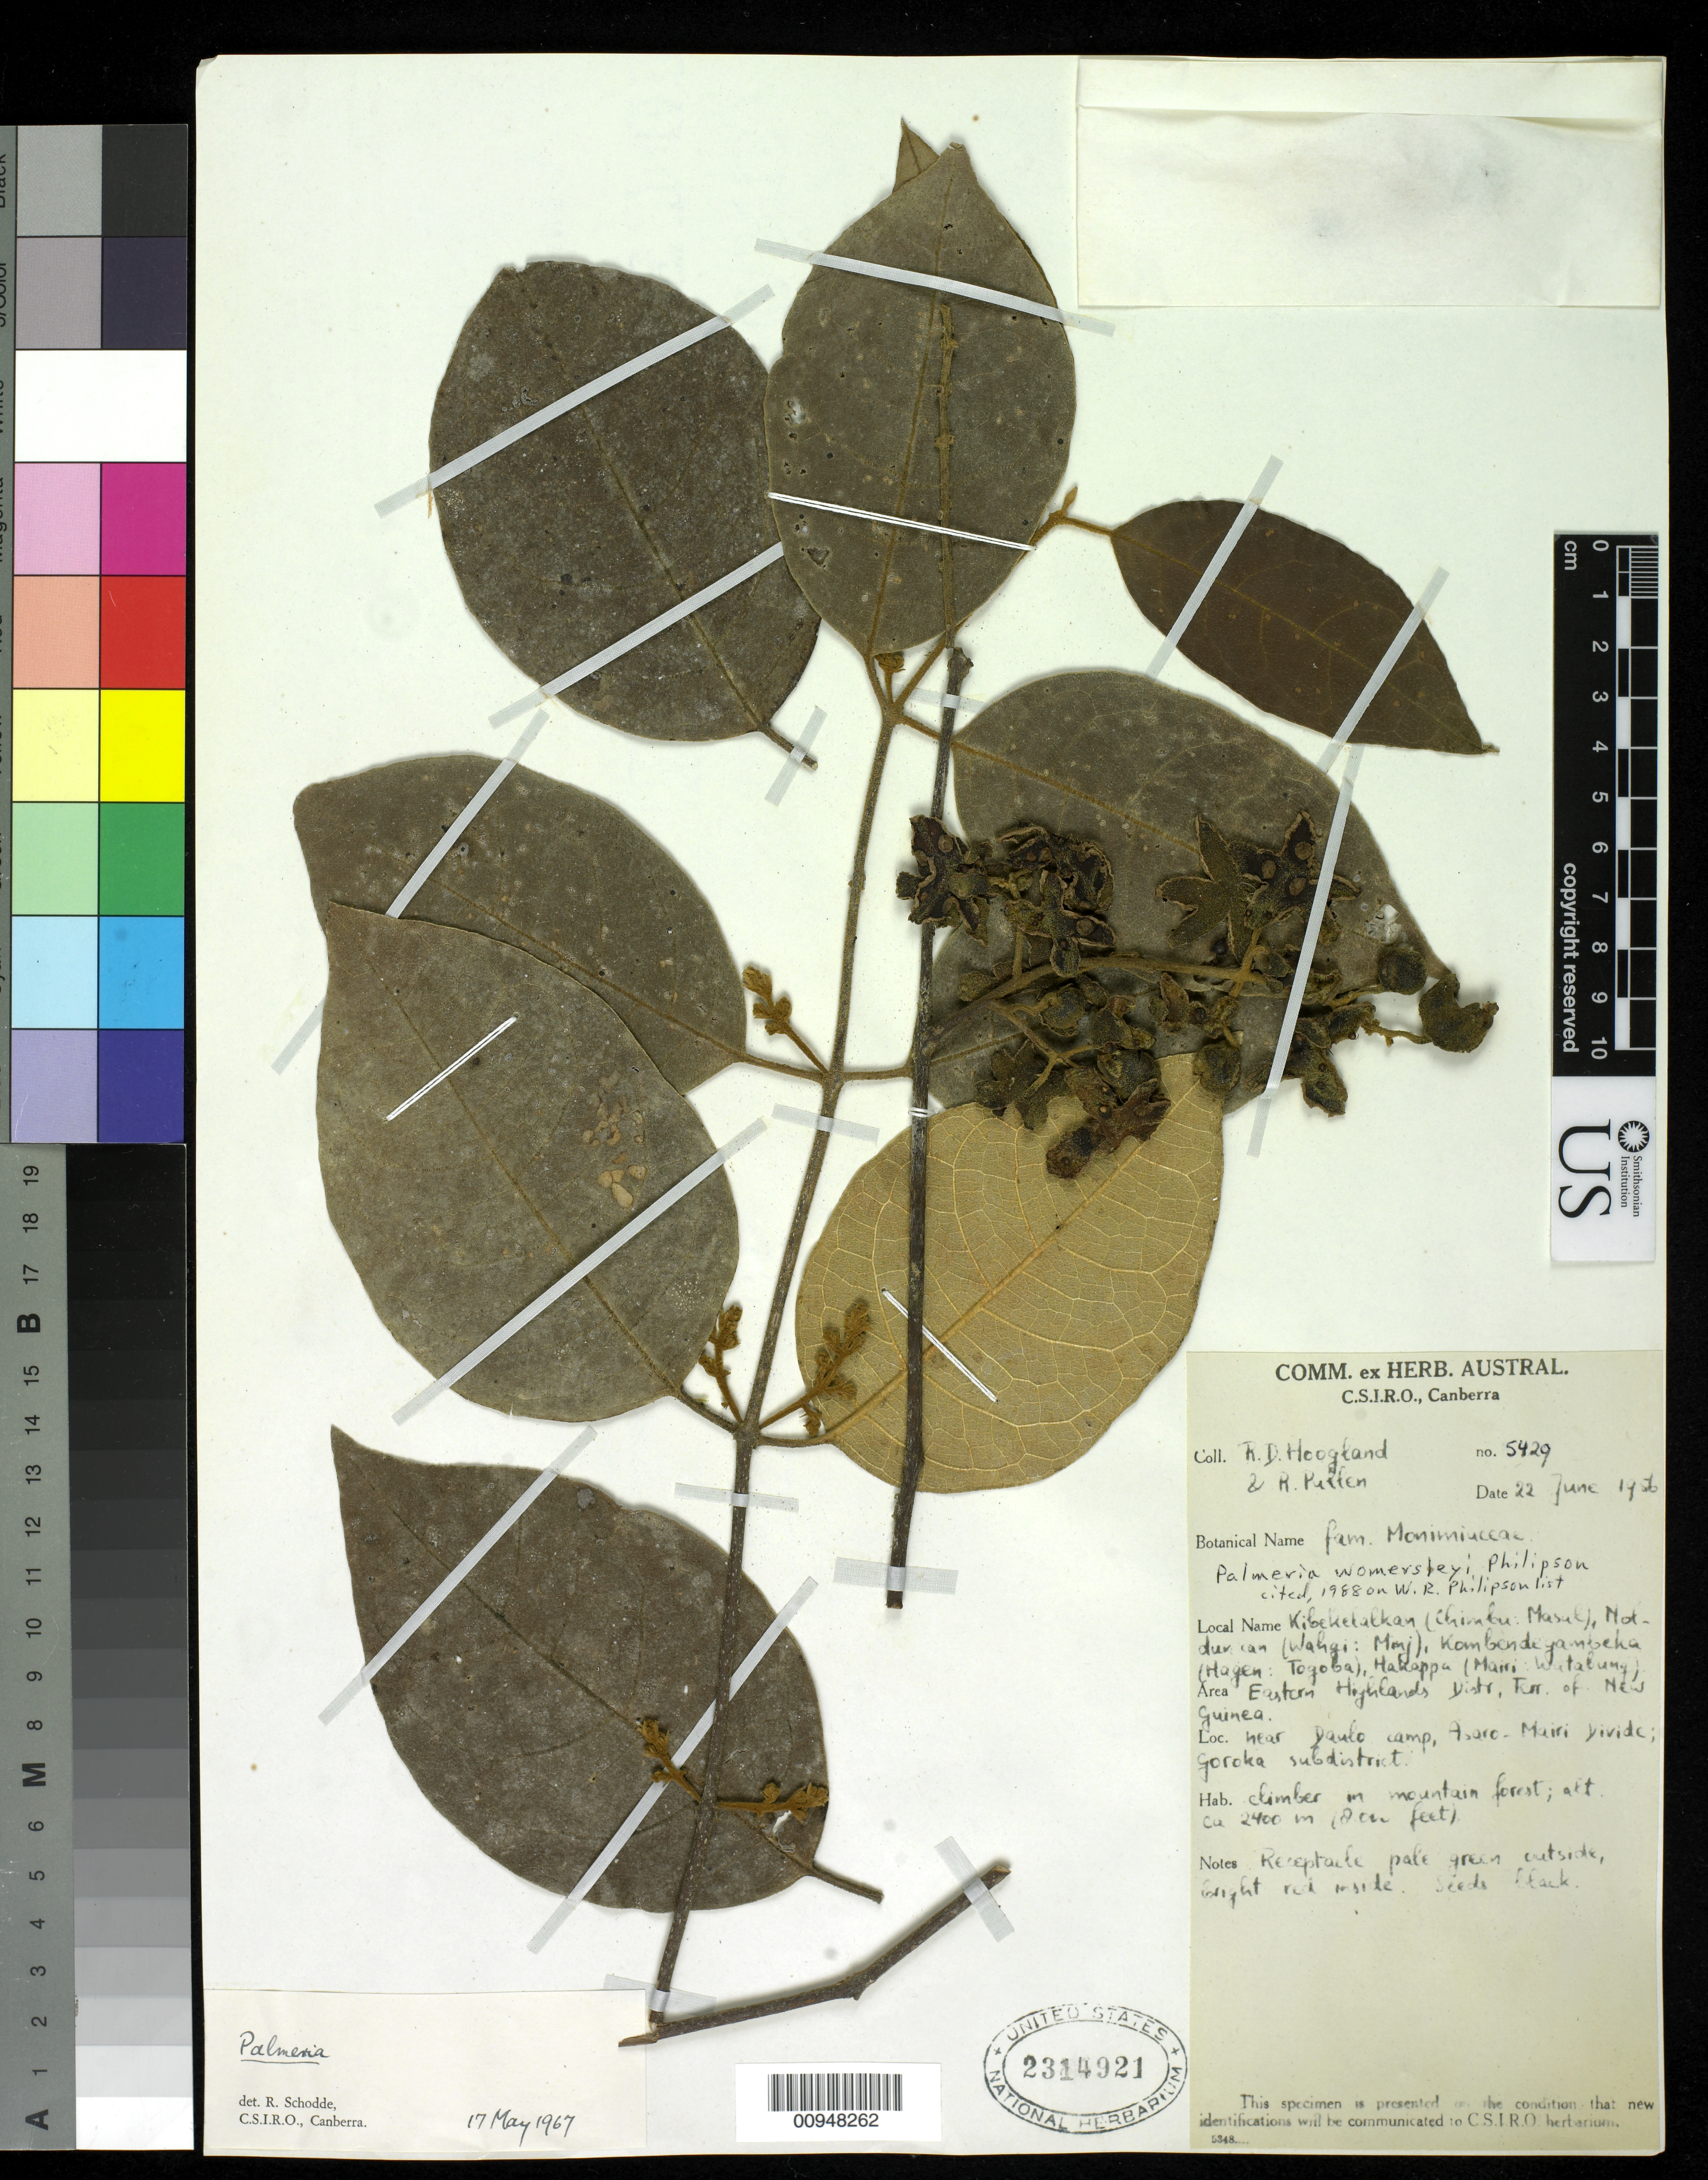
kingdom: Plantae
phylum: Tracheophyta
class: Magnoliopsida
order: Laurales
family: Monimiaceae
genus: Palmeria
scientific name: Palmeria womersleyi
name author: Philipson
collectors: R. D. Hoogland & R. Pullen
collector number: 5429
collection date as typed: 22 Jun 1956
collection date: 1956-06-22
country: Papua New Guinea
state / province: Eastern Highlands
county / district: Goroka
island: New Guinea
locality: Near Daulo camp, Asoro-Mairi Divide.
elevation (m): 2400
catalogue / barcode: US 2314921